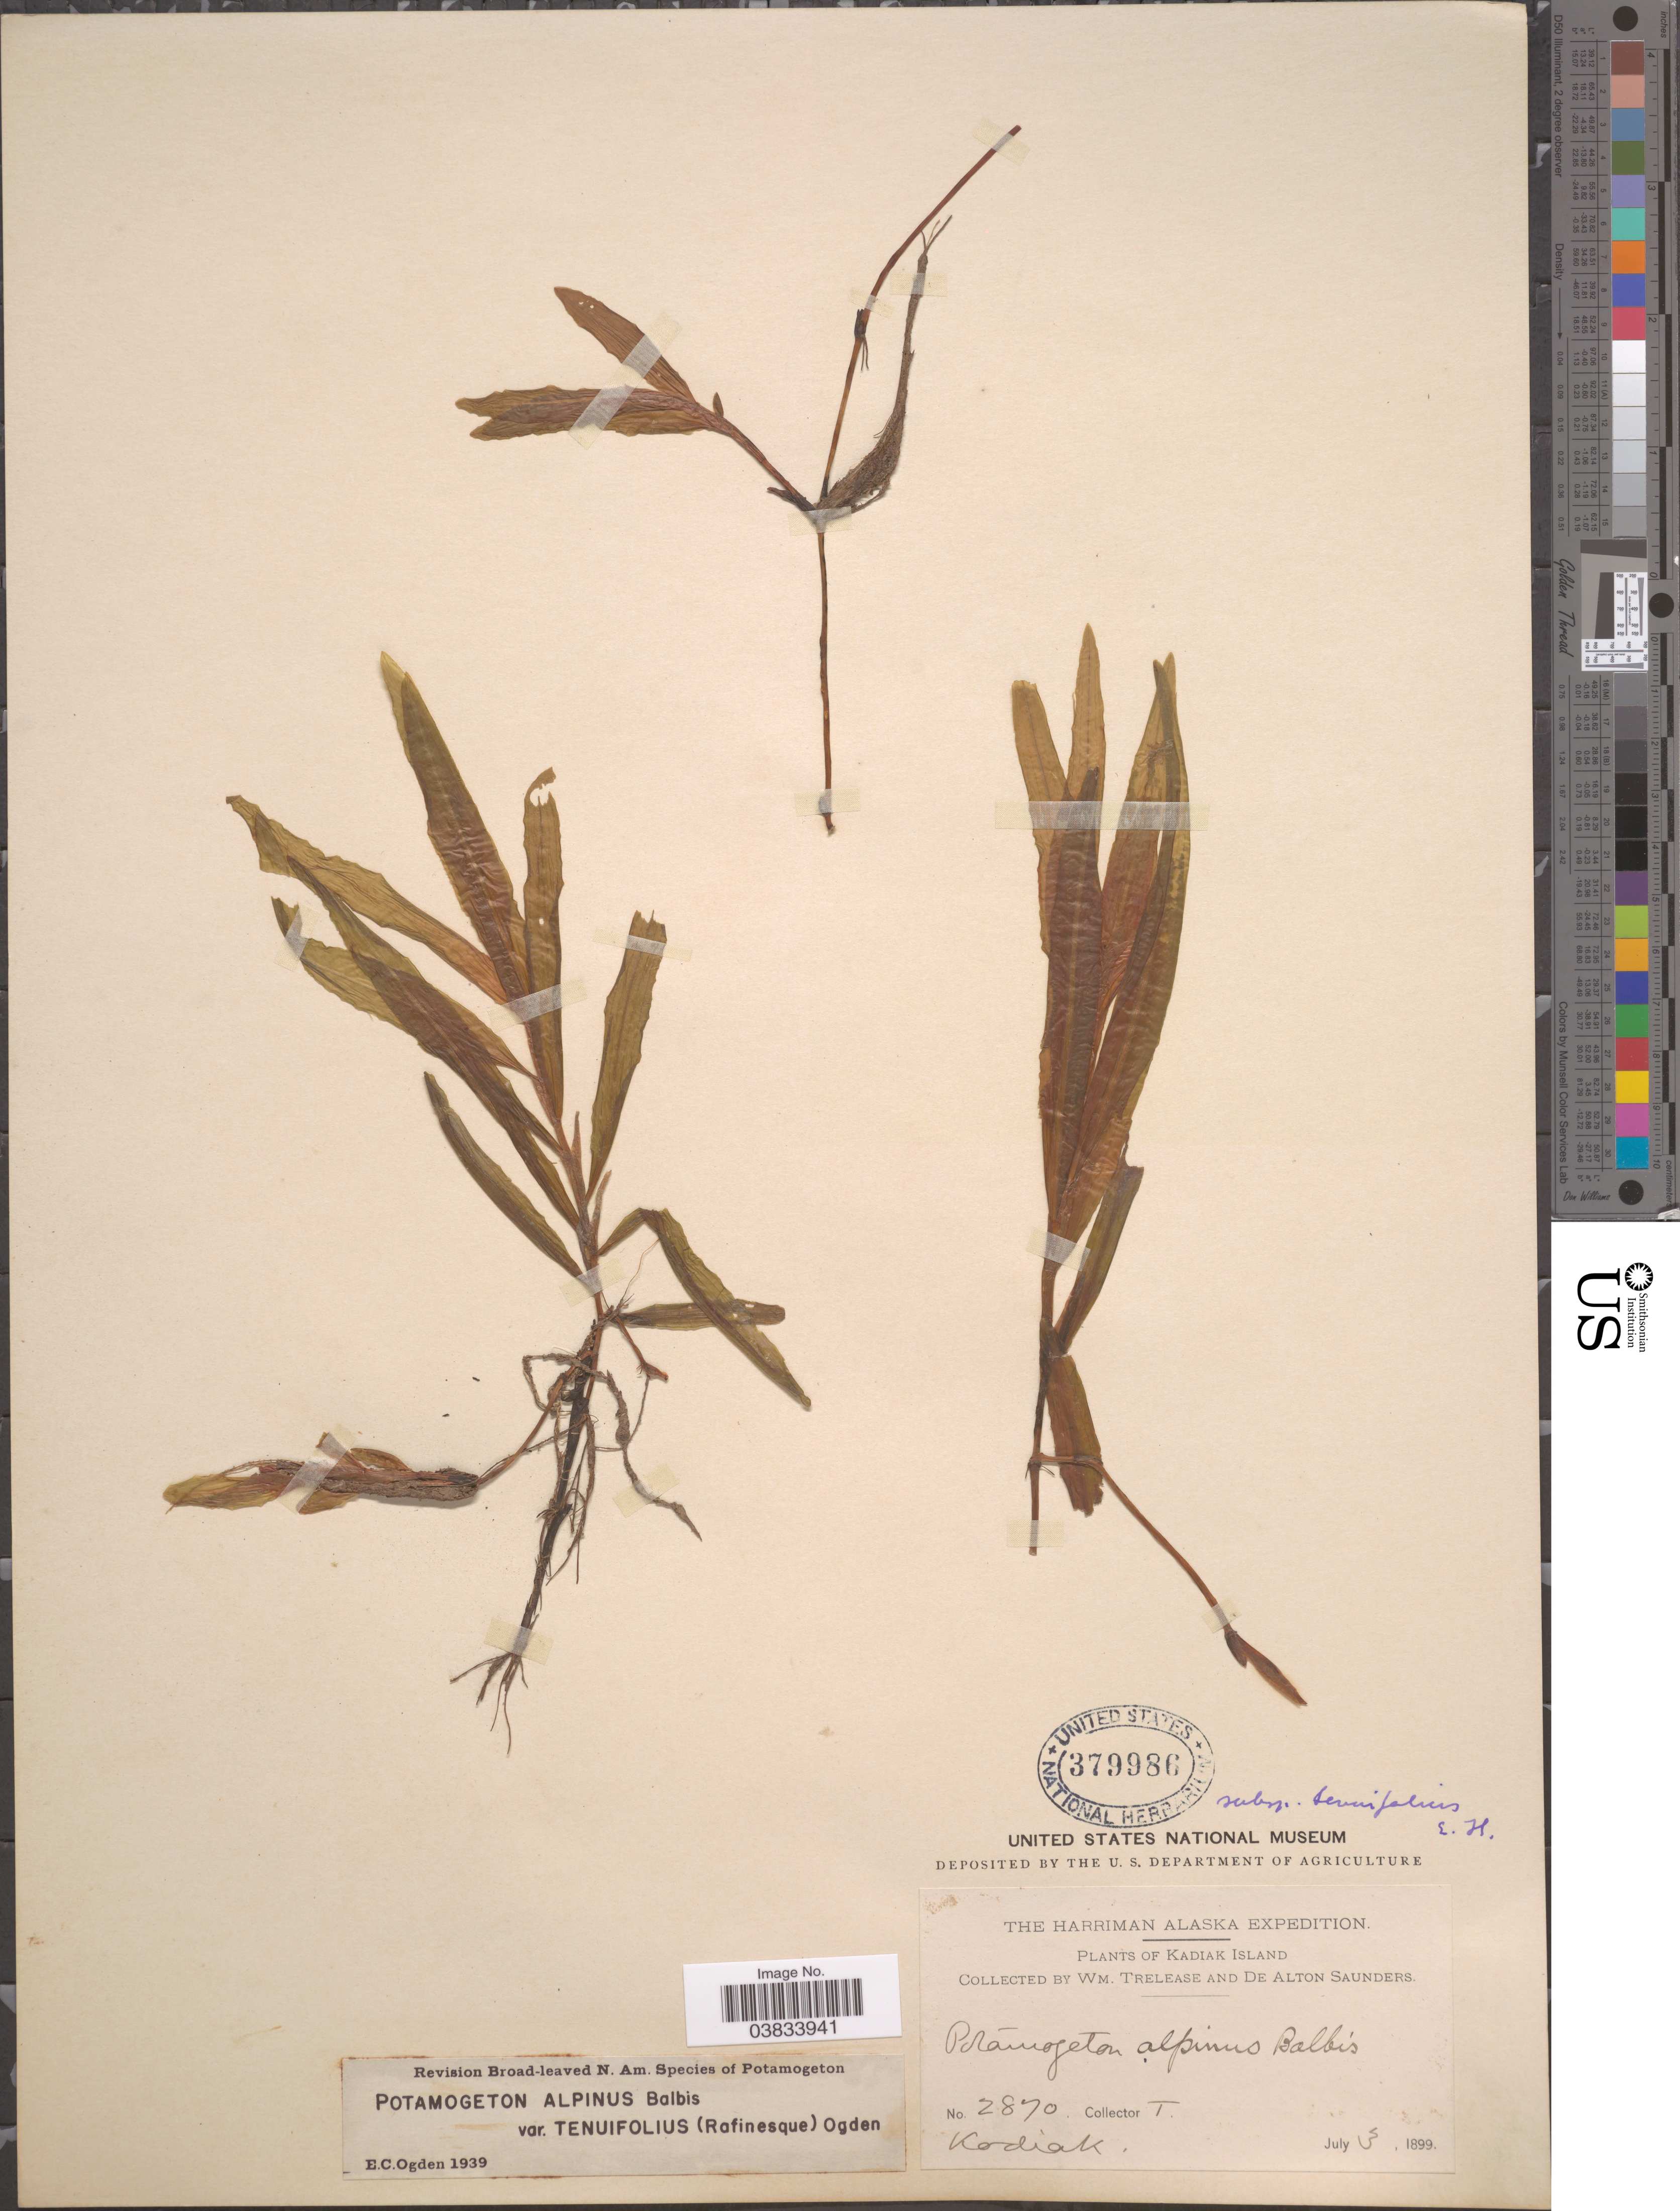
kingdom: Plantae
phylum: Tracheophyta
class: Liliopsida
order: Alismatales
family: Potamogetonaceae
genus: Potamogeton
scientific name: Potamogeton alpinus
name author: Balb.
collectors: W. Trelease & D. A. Saunders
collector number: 2870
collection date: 1899-07-03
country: United States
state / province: Alaska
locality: Kadiak Island.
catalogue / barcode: US 379986